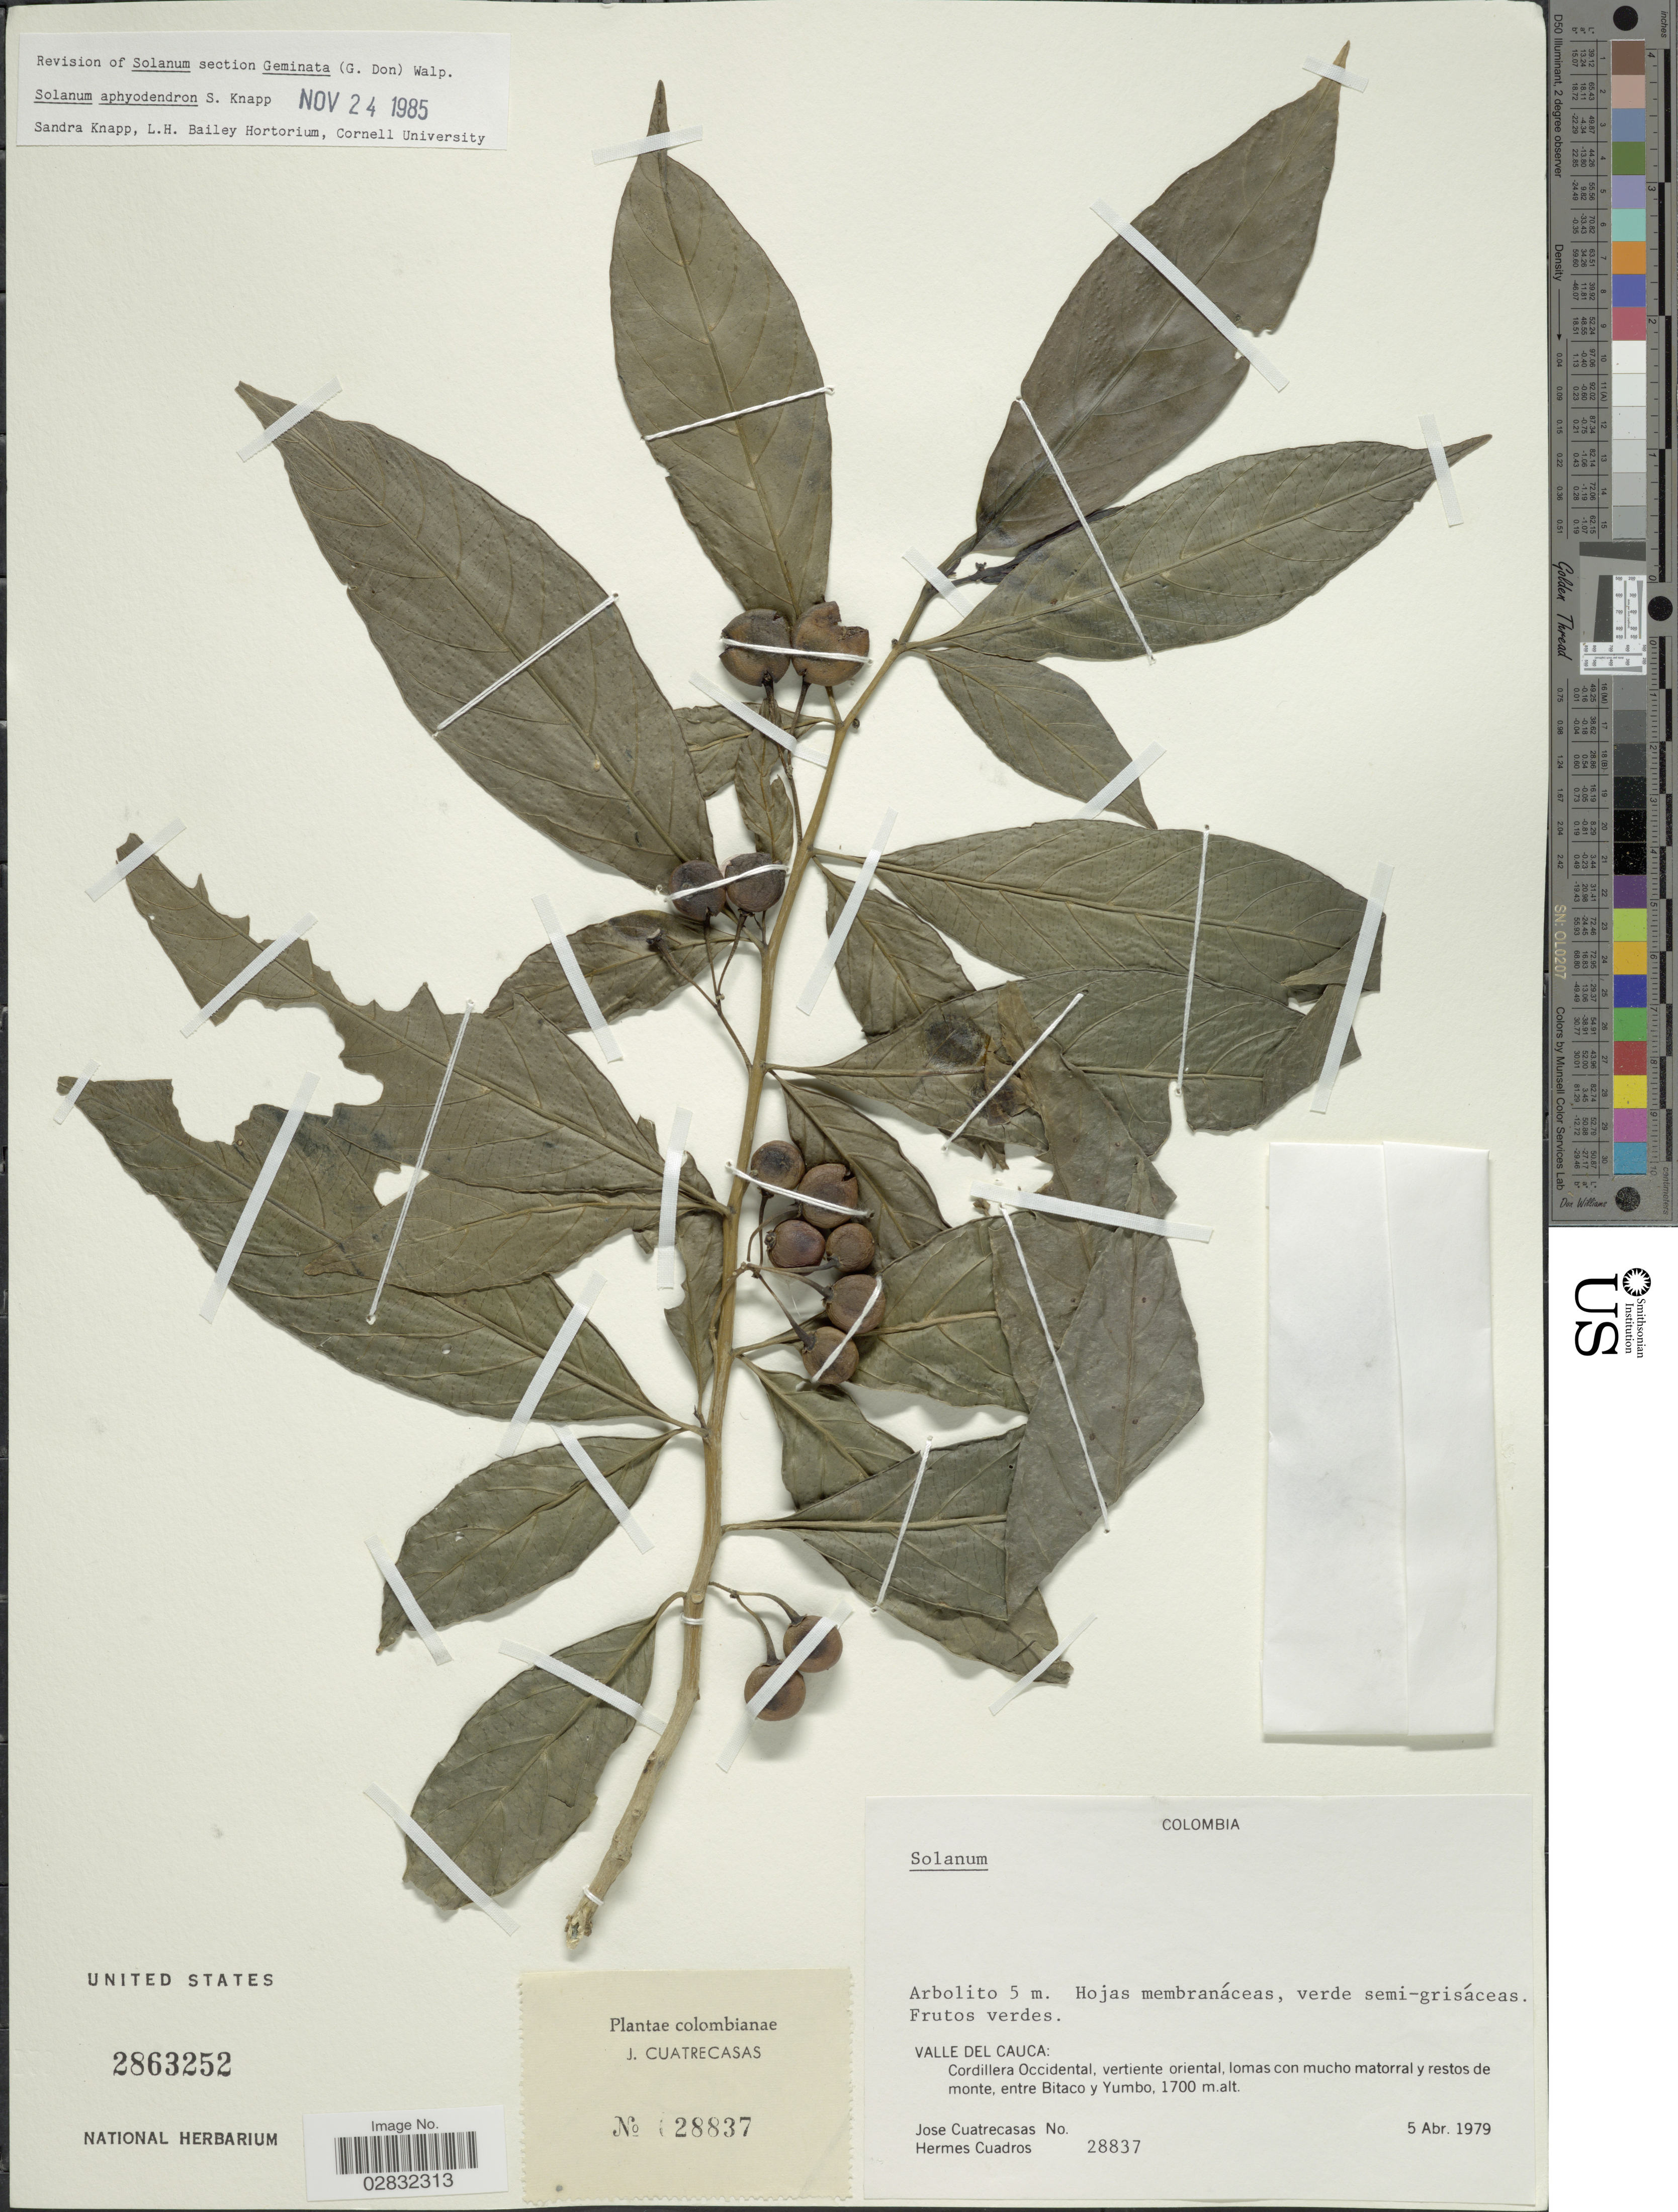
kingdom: Plantae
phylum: Tracheophyta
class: Magnoliopsida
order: Solanales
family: Solanaceae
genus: Solanum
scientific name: Solanum aphyodendron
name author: S. Knapp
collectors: J. Cuatrecasas & H. Cuadros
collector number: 28837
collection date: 1979-04-05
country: Colombia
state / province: Valle del Cauca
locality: Valle del Cauca: Cordillera Occidental, vertiente oriental, lomas con mucho matorral y restos de monte, entre Bitaco y Yumbo.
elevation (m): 1700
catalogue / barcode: US 2863252